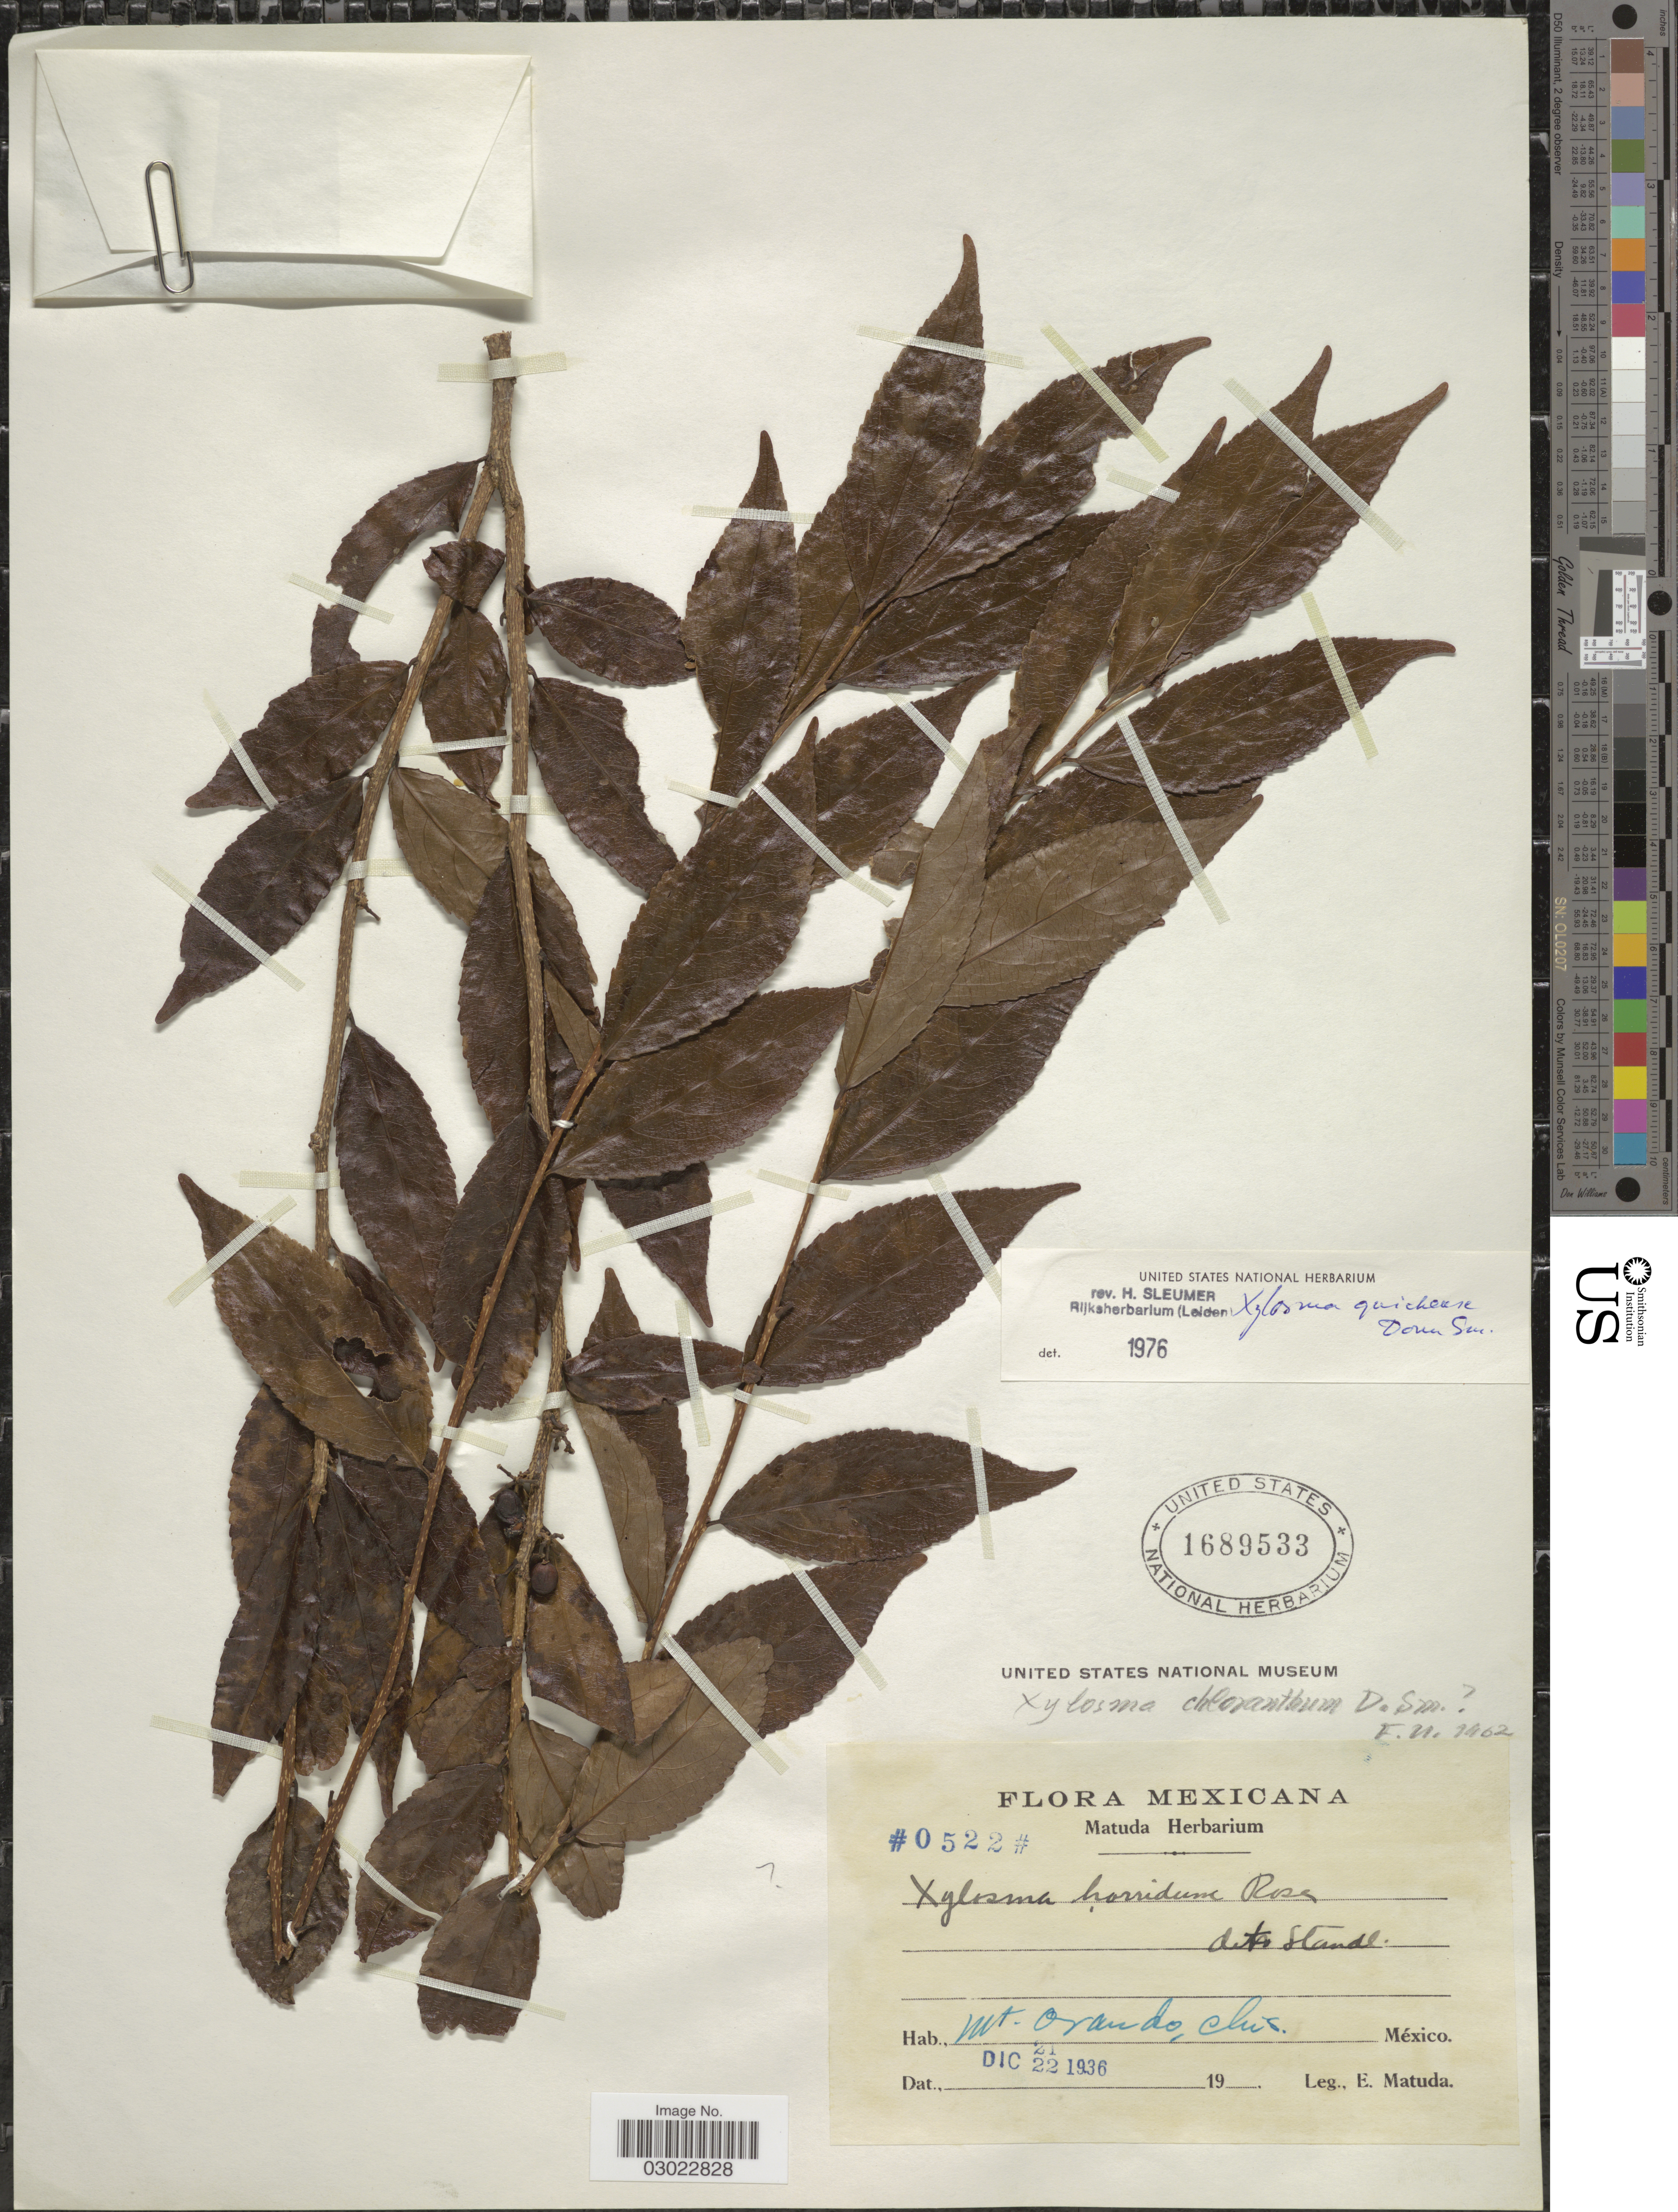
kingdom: Plantae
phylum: Tracheophyta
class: Magnoliopsida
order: Malpighiales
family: Salicaceae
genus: Xylosma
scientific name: Xylosma quichensis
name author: Donn. Sm.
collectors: E. Matuda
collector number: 0522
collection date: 1936-12-21/1936-12-22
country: Mexico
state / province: Chiapas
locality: Mt. Ovando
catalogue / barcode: US 1689533